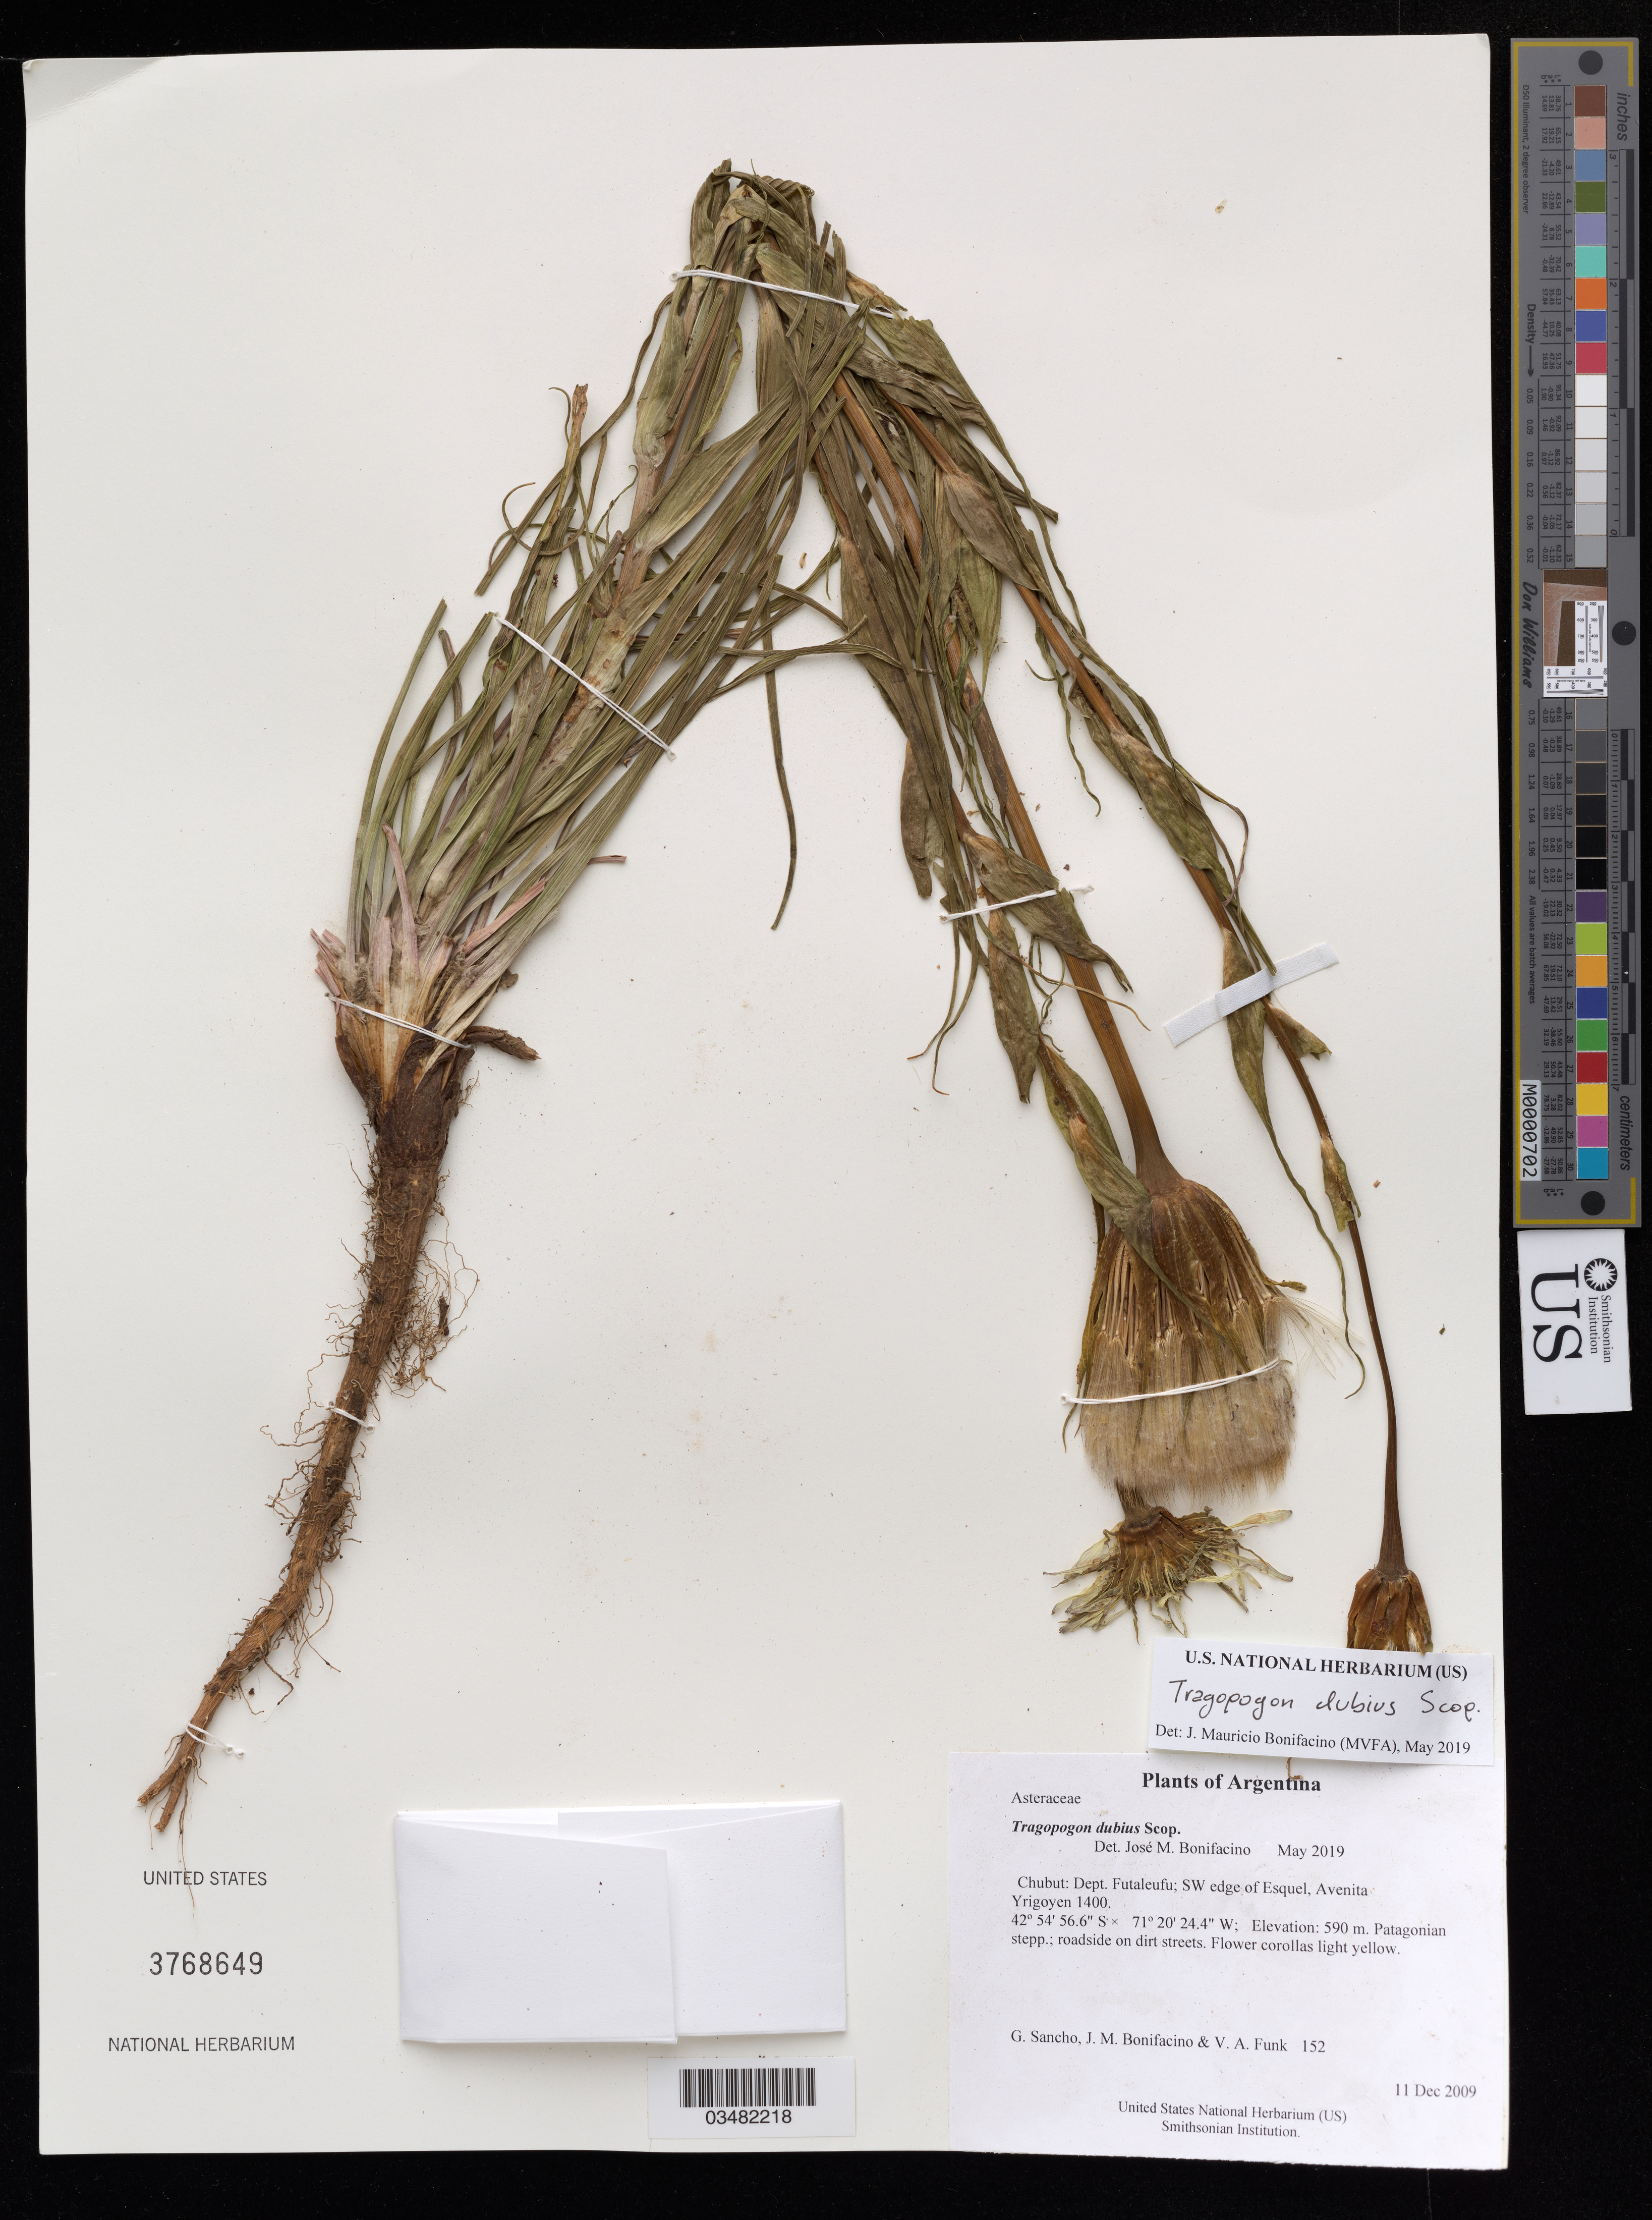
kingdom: Plantae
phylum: Tracheophyta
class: Magnoliopsida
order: Asterales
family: Asteraceae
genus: Tragopogon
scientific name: Tragopogon dubius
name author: Scop.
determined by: Bonifacino, José Mauricio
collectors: G. Sancho, M. Bonifacino & V. Funk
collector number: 152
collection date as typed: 11 Dec 2009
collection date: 2009-12-11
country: Argentina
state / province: Chubut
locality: Dept. Futaleufu; SW edge of Esquel, Avenita Yrigoyen 1400.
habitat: Patagonian stepp.; roadside on dirt streets.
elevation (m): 590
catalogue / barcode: US 3768649